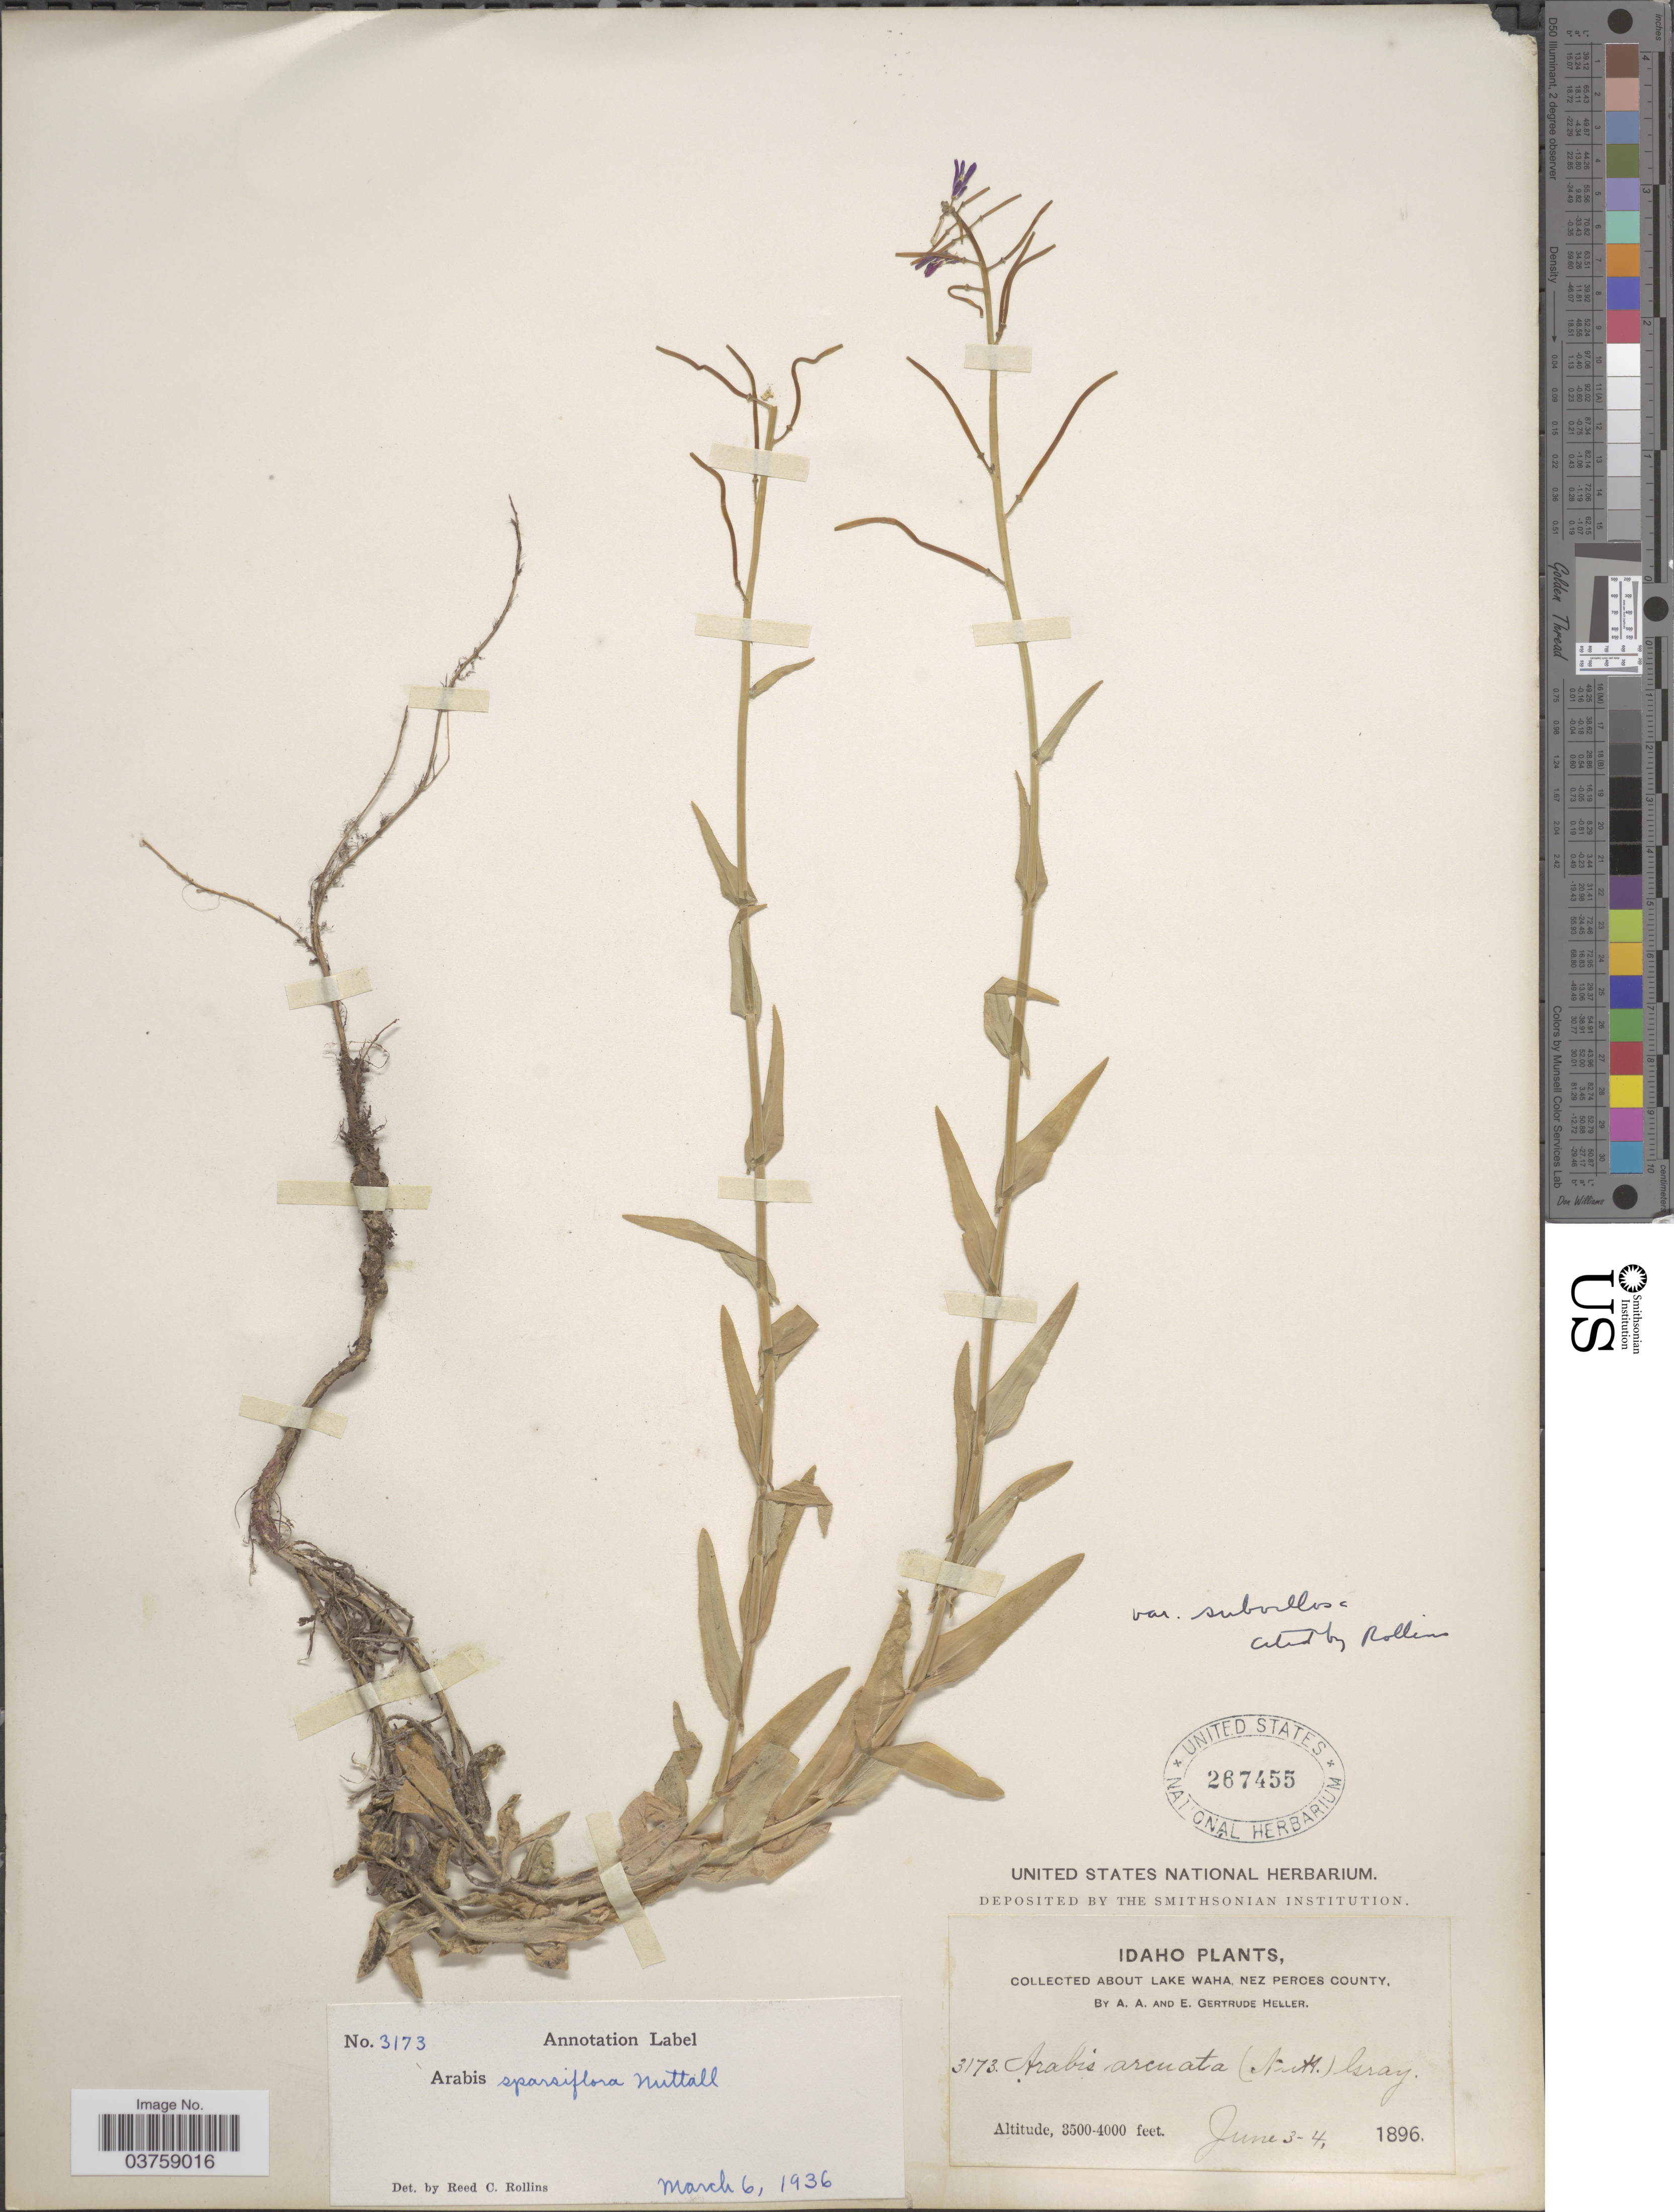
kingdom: Plantae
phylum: Tracheophyta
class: Magnoliopsida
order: Brassicales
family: Brassicaceae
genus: Arabis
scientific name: Arabis sparsiflora var. subvillosa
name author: (S. Watson) Rollins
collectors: A. A. Heller & E. Gertrude Heller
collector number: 3173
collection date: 1896-06-03/1896-06-04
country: United States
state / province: Idaho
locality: About Lake Waha, Nez Perces County.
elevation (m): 1067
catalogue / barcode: US 267455